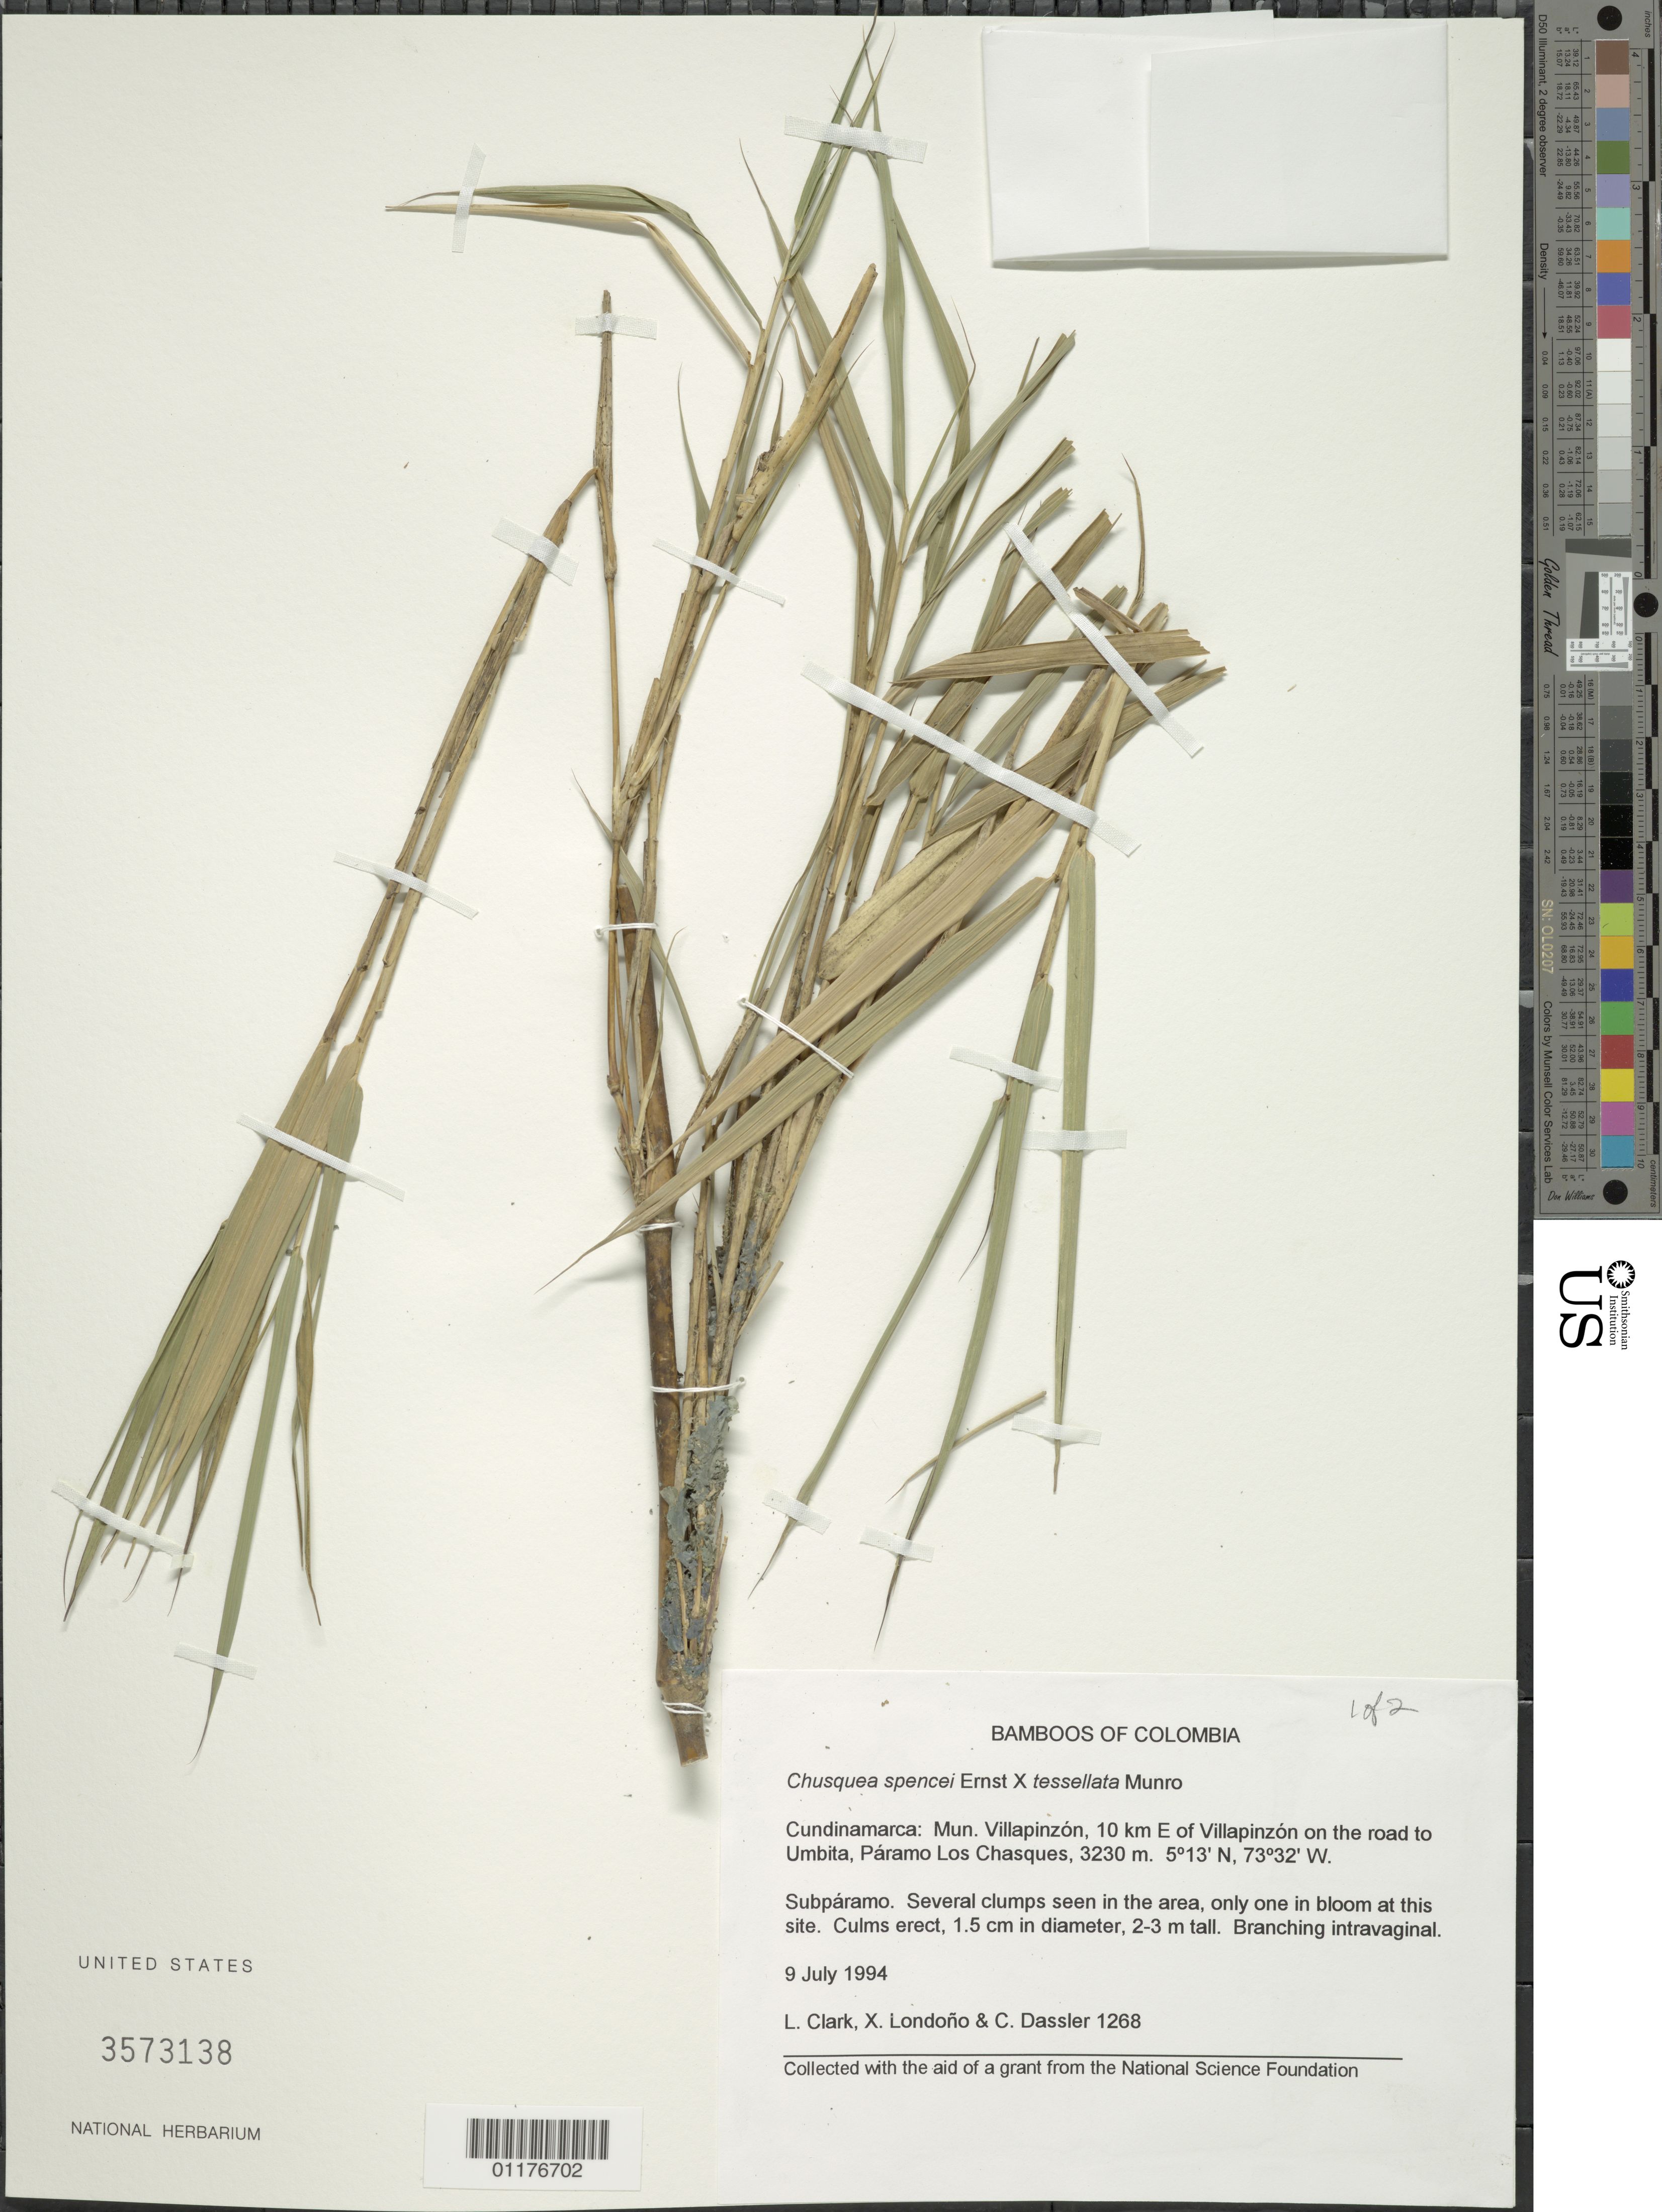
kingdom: Plantae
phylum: Tracheophyta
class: Liliopsida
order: Poales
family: Poaceae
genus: Chusquea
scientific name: Chusquea spencei x C. tessellata Munro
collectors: L. G. Clark, X. Londoño & C. Dassler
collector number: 1268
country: Colombia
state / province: Cundinamarca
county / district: Villapinzón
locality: Vereda Chasques, E of Villapiunzon on the road to Umbita, Paramo Los Chgasques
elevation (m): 3200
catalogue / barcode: US 3573138